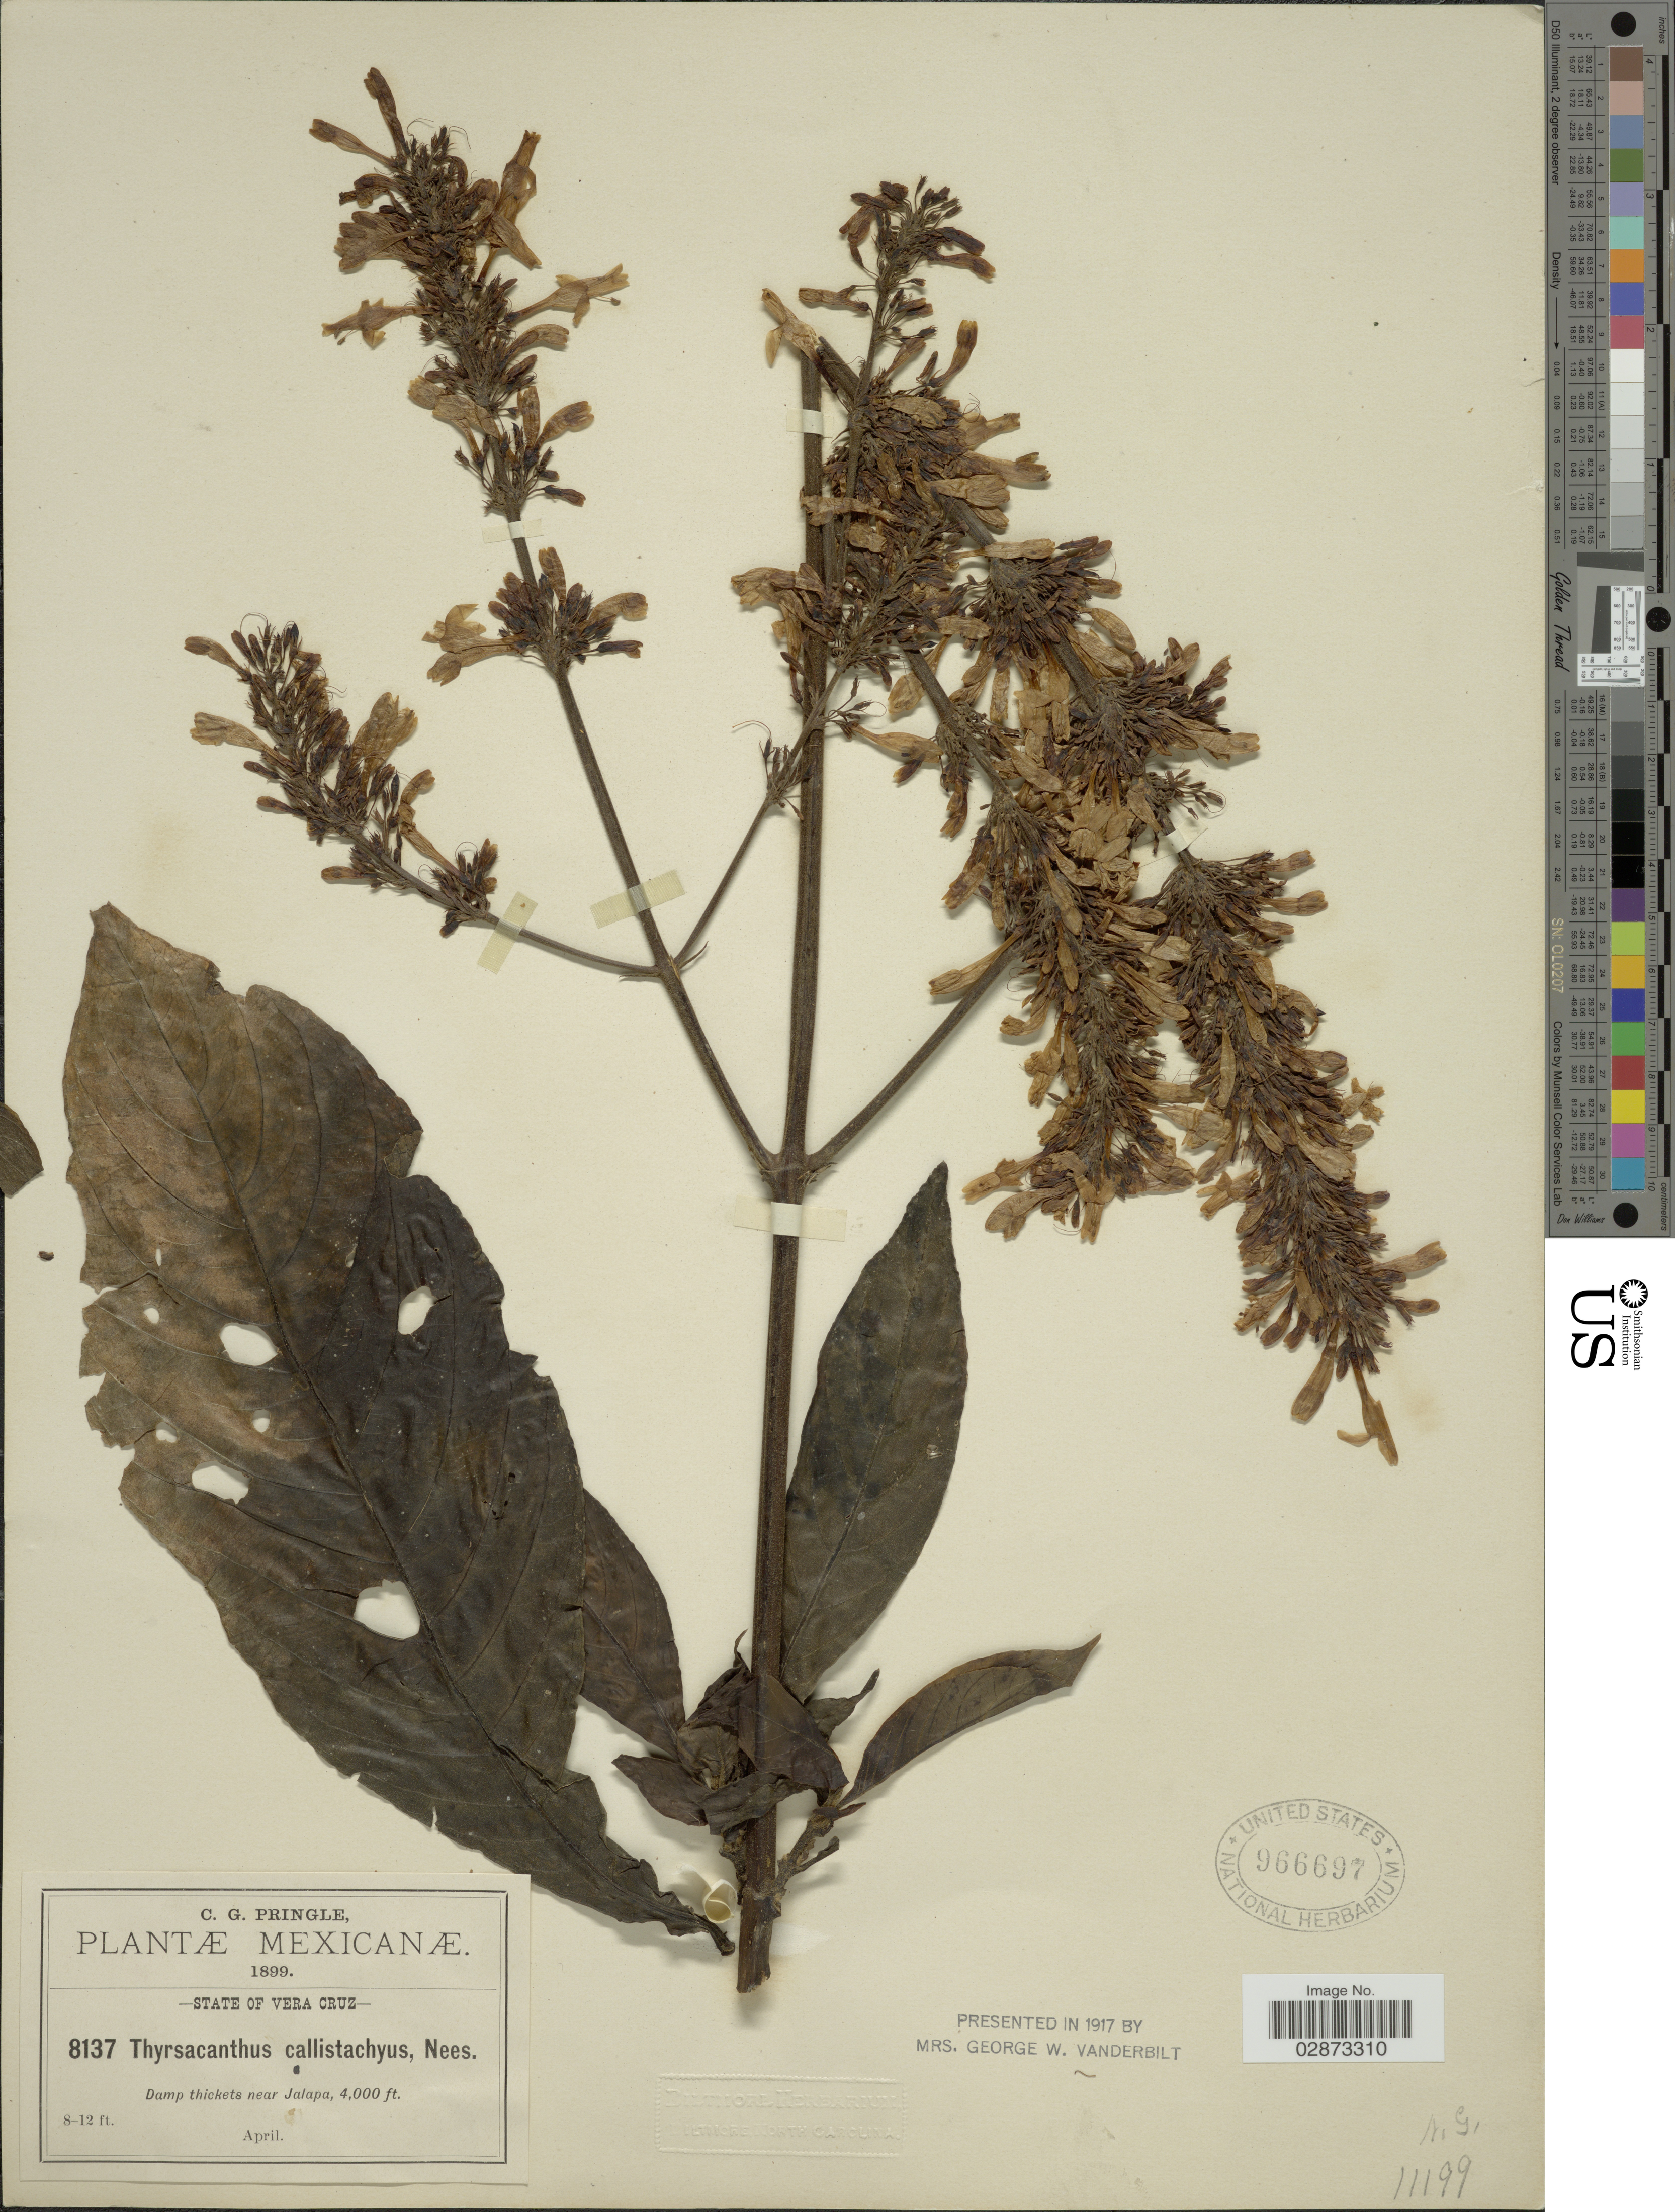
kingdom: Plantae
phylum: Tracheophyta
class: Magnoliopsida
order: Lamiales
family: Acanthaceae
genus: Odontonema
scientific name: Odontonema callistachyum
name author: (Schltdl. & Cham.) Kuntze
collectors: C. G. Pringle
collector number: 8137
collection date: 1899-04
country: Mexico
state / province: Veracruz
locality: State of Veracruz. Damp thickets near Jalapa.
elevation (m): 1219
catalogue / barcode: US 966697